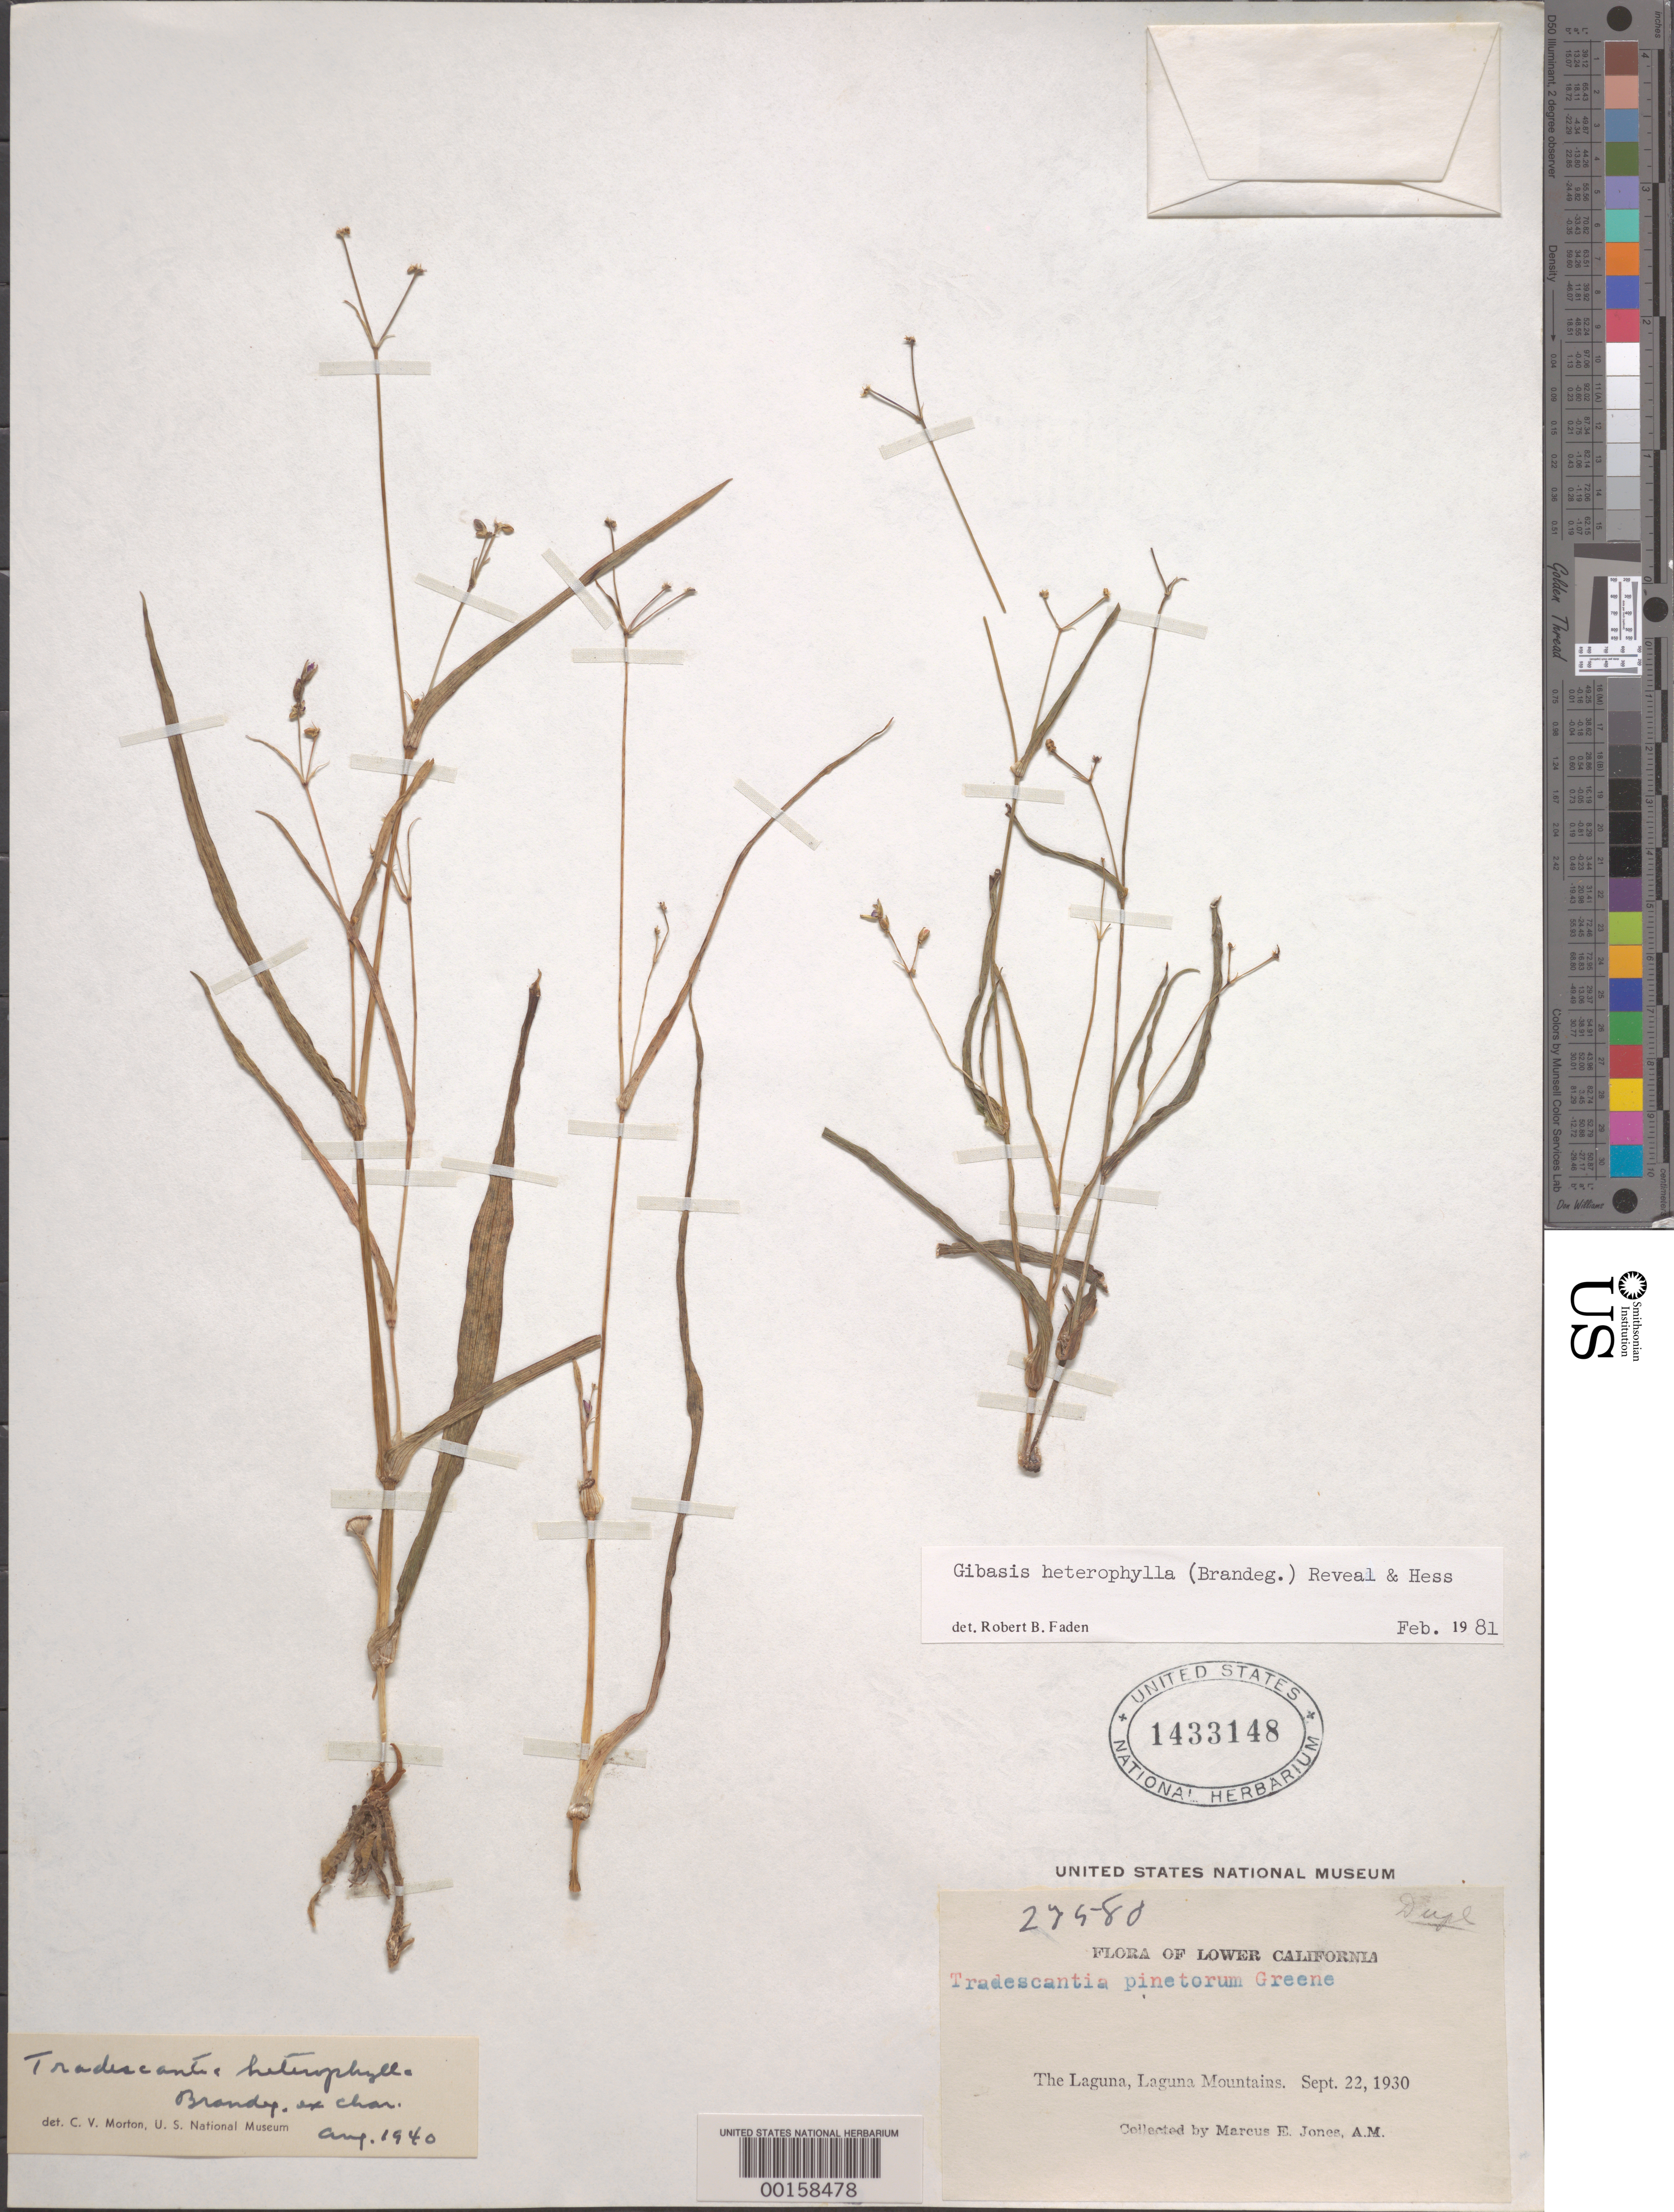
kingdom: Plantae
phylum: Tracheophyta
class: Liliopsida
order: Commelinales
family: Commelinaceae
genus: Gibasis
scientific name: Gibasis heterophylla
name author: (K. Brandegee) Reveal & W.J. Hess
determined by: Faden, Robert B., (US), Smithsonian Institution - National Museum of Natural History (UNITED STATES)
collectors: M. E. Jones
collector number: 27580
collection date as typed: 22 Sep 1930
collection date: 1930-09-22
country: Mexico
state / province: Baja California Norte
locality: Laguna mountains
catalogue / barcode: US 1433148